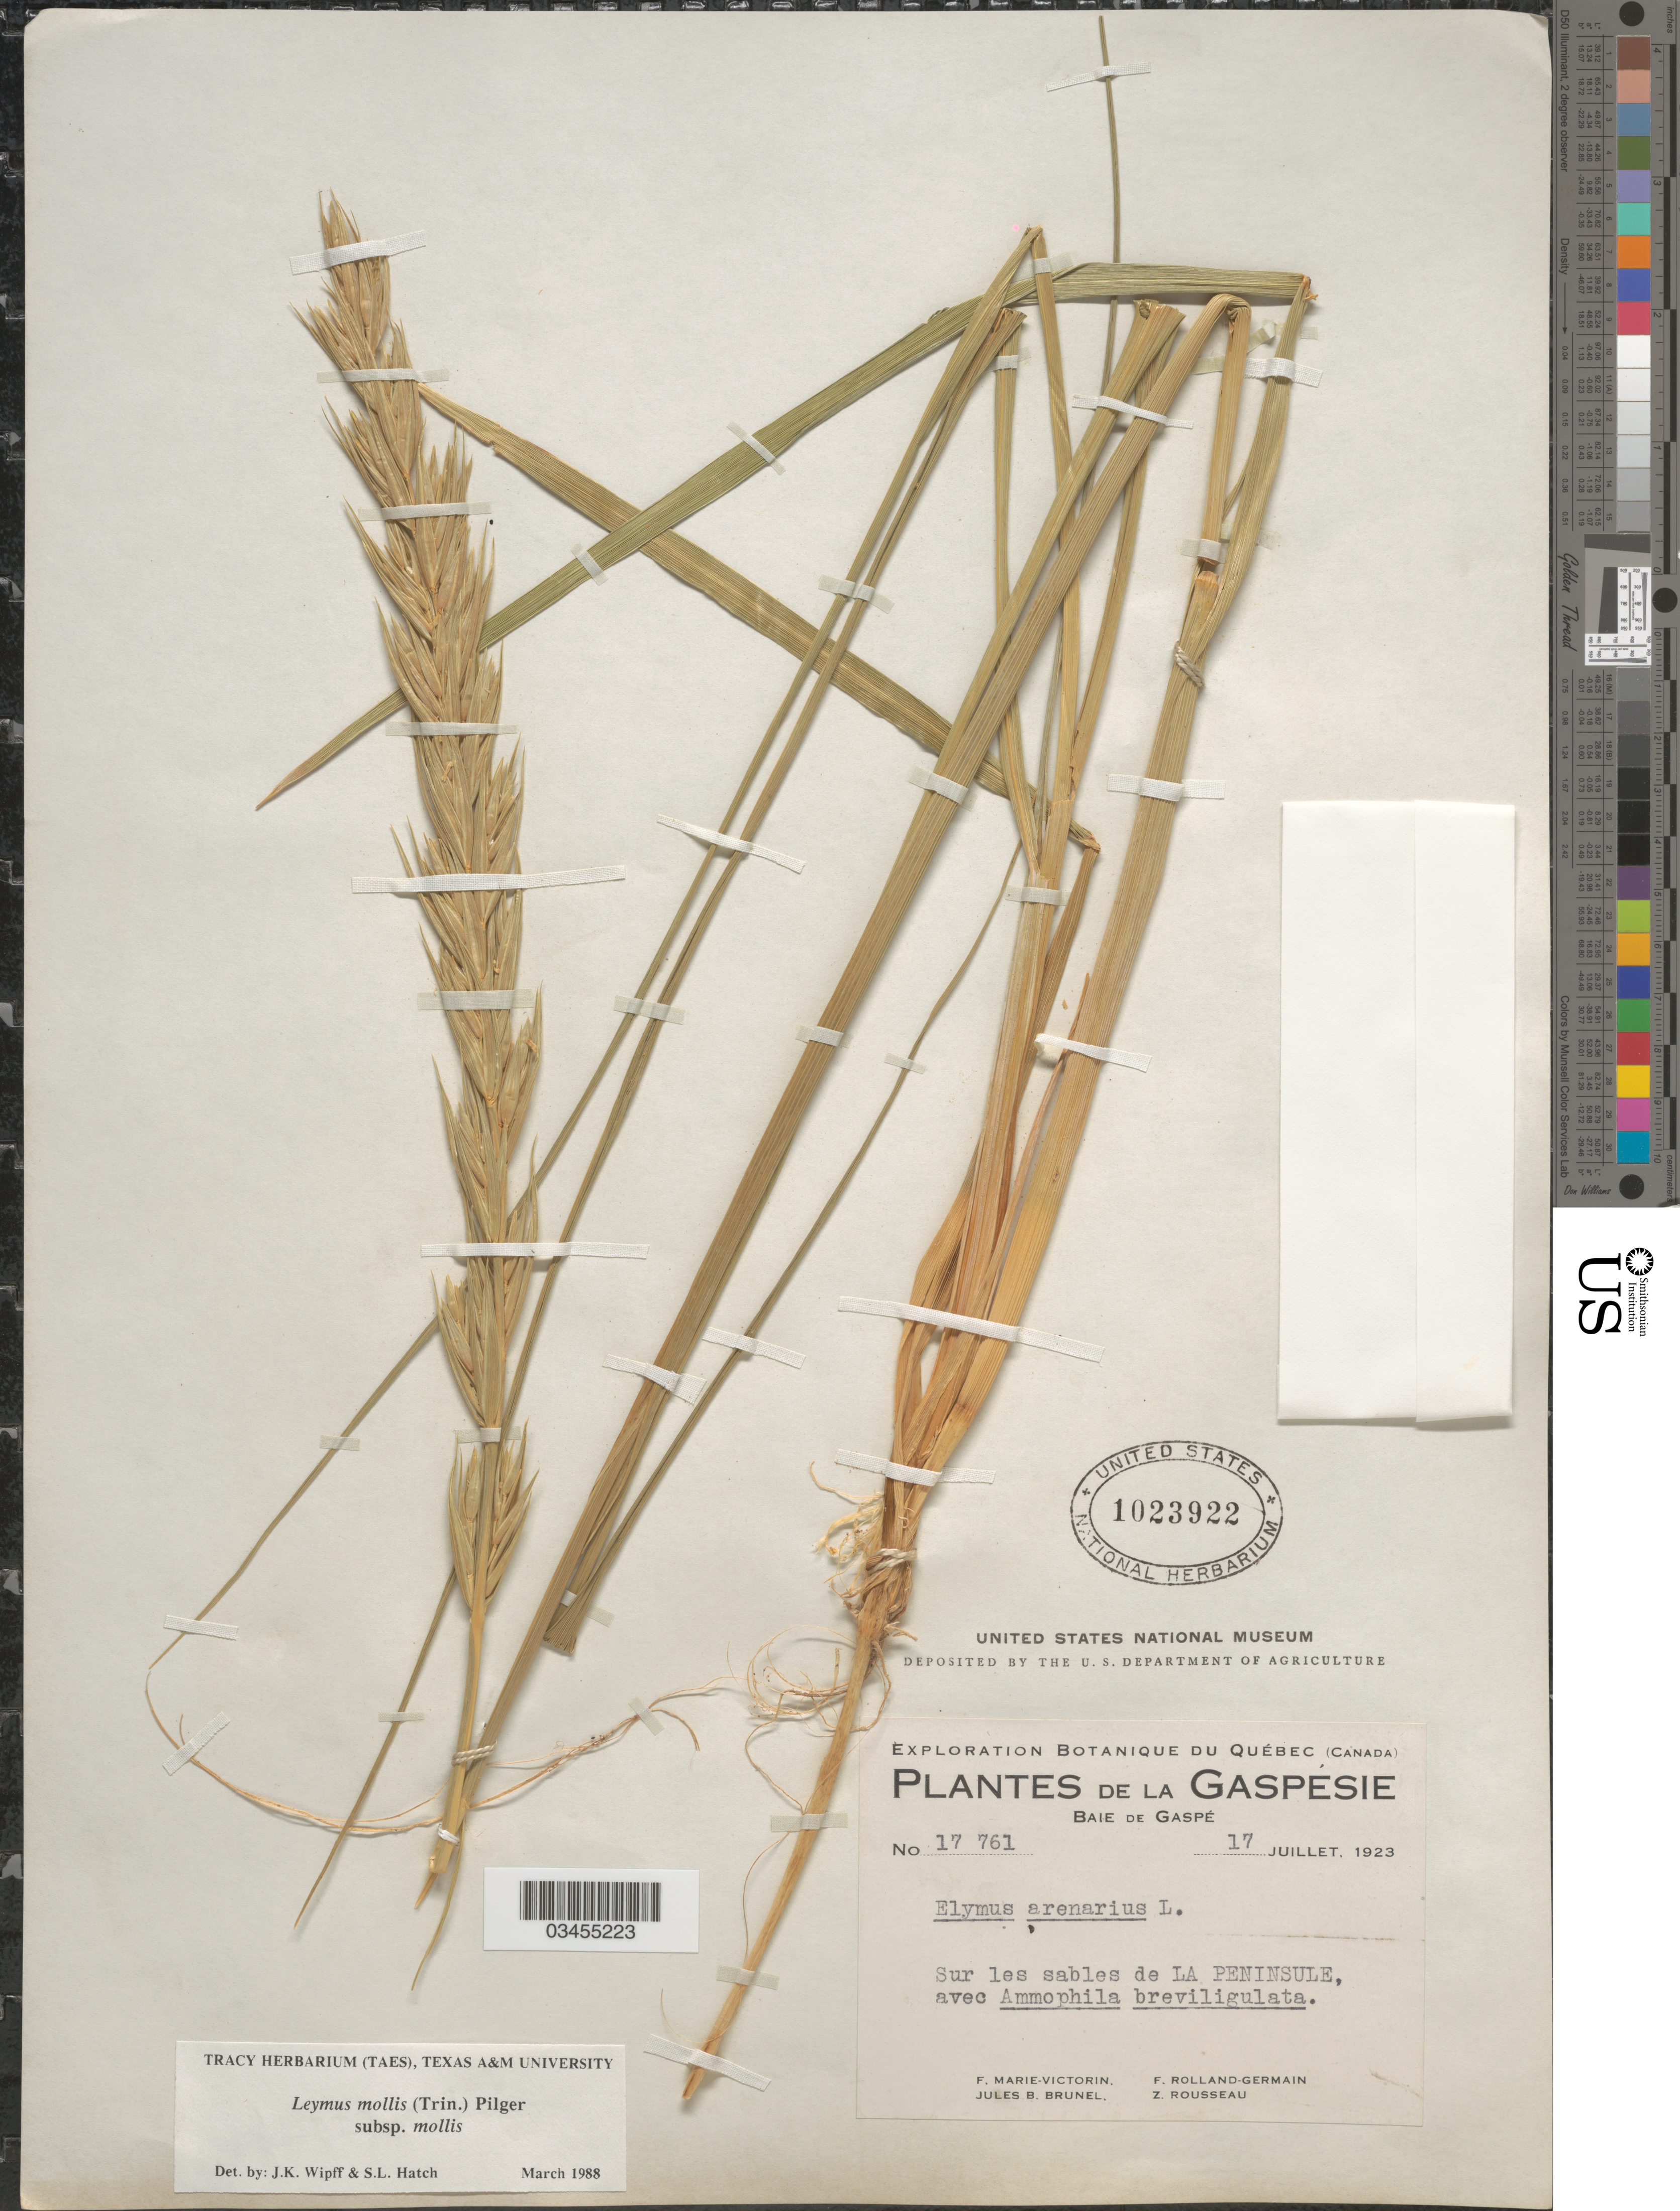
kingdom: Plantae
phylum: Tracheophyta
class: Liliopsida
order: Poales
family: Poaceae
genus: Leymus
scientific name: Leymus mollis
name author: (Trin.) Pilg.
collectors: F. Marie-Victorin, Rolland-Germain, J. Brunel & Z. Rousseau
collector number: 17761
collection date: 1923-07-17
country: Canada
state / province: Quebec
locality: Exploration Botanique de Québec (Canada). Gaspésie. Baie de Gaspé. Sur les sables de La Peninsule.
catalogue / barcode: US 1023922